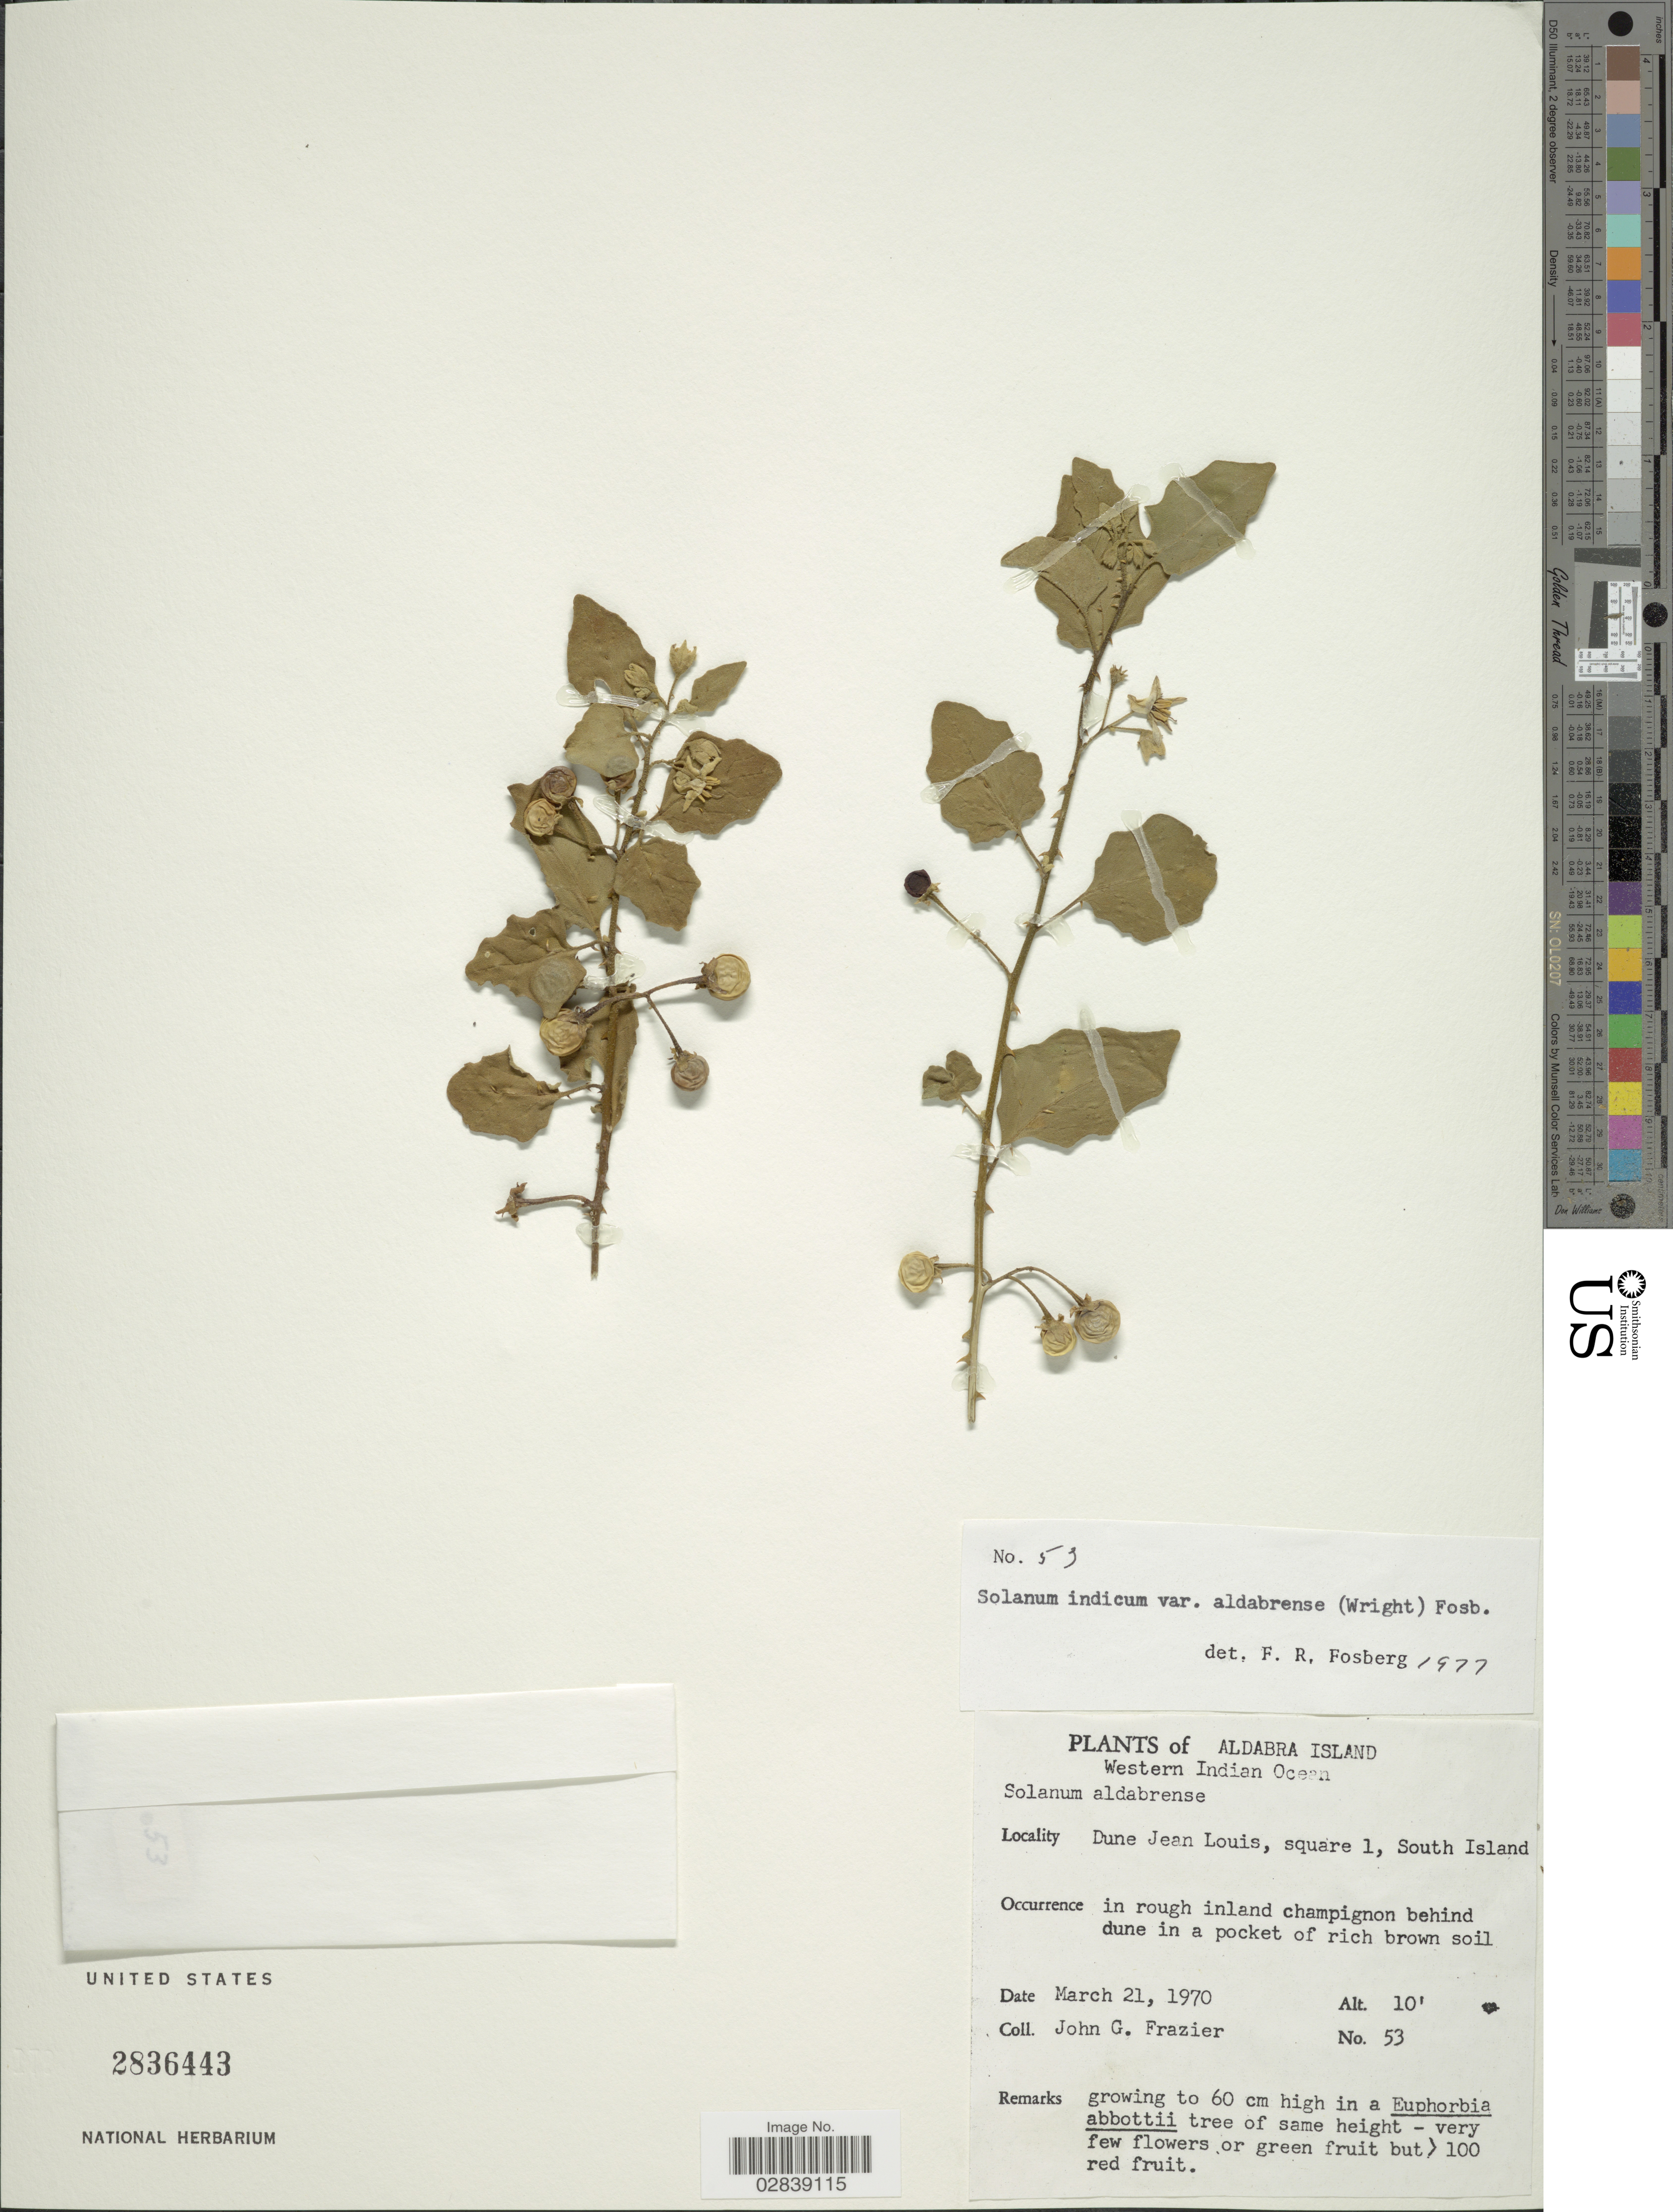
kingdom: Plantae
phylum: Tracheophyta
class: Magnoliopsida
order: Solanales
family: Solanaceae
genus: Solanum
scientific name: Solanum aldabrense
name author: C.H. Wright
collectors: J. Frazier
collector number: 53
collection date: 1970-03-21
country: Seychelles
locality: Aldabra Island, Western Indian Ocean. Dune Jean Louis, square 1, South Island.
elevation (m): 3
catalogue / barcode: US 2836443